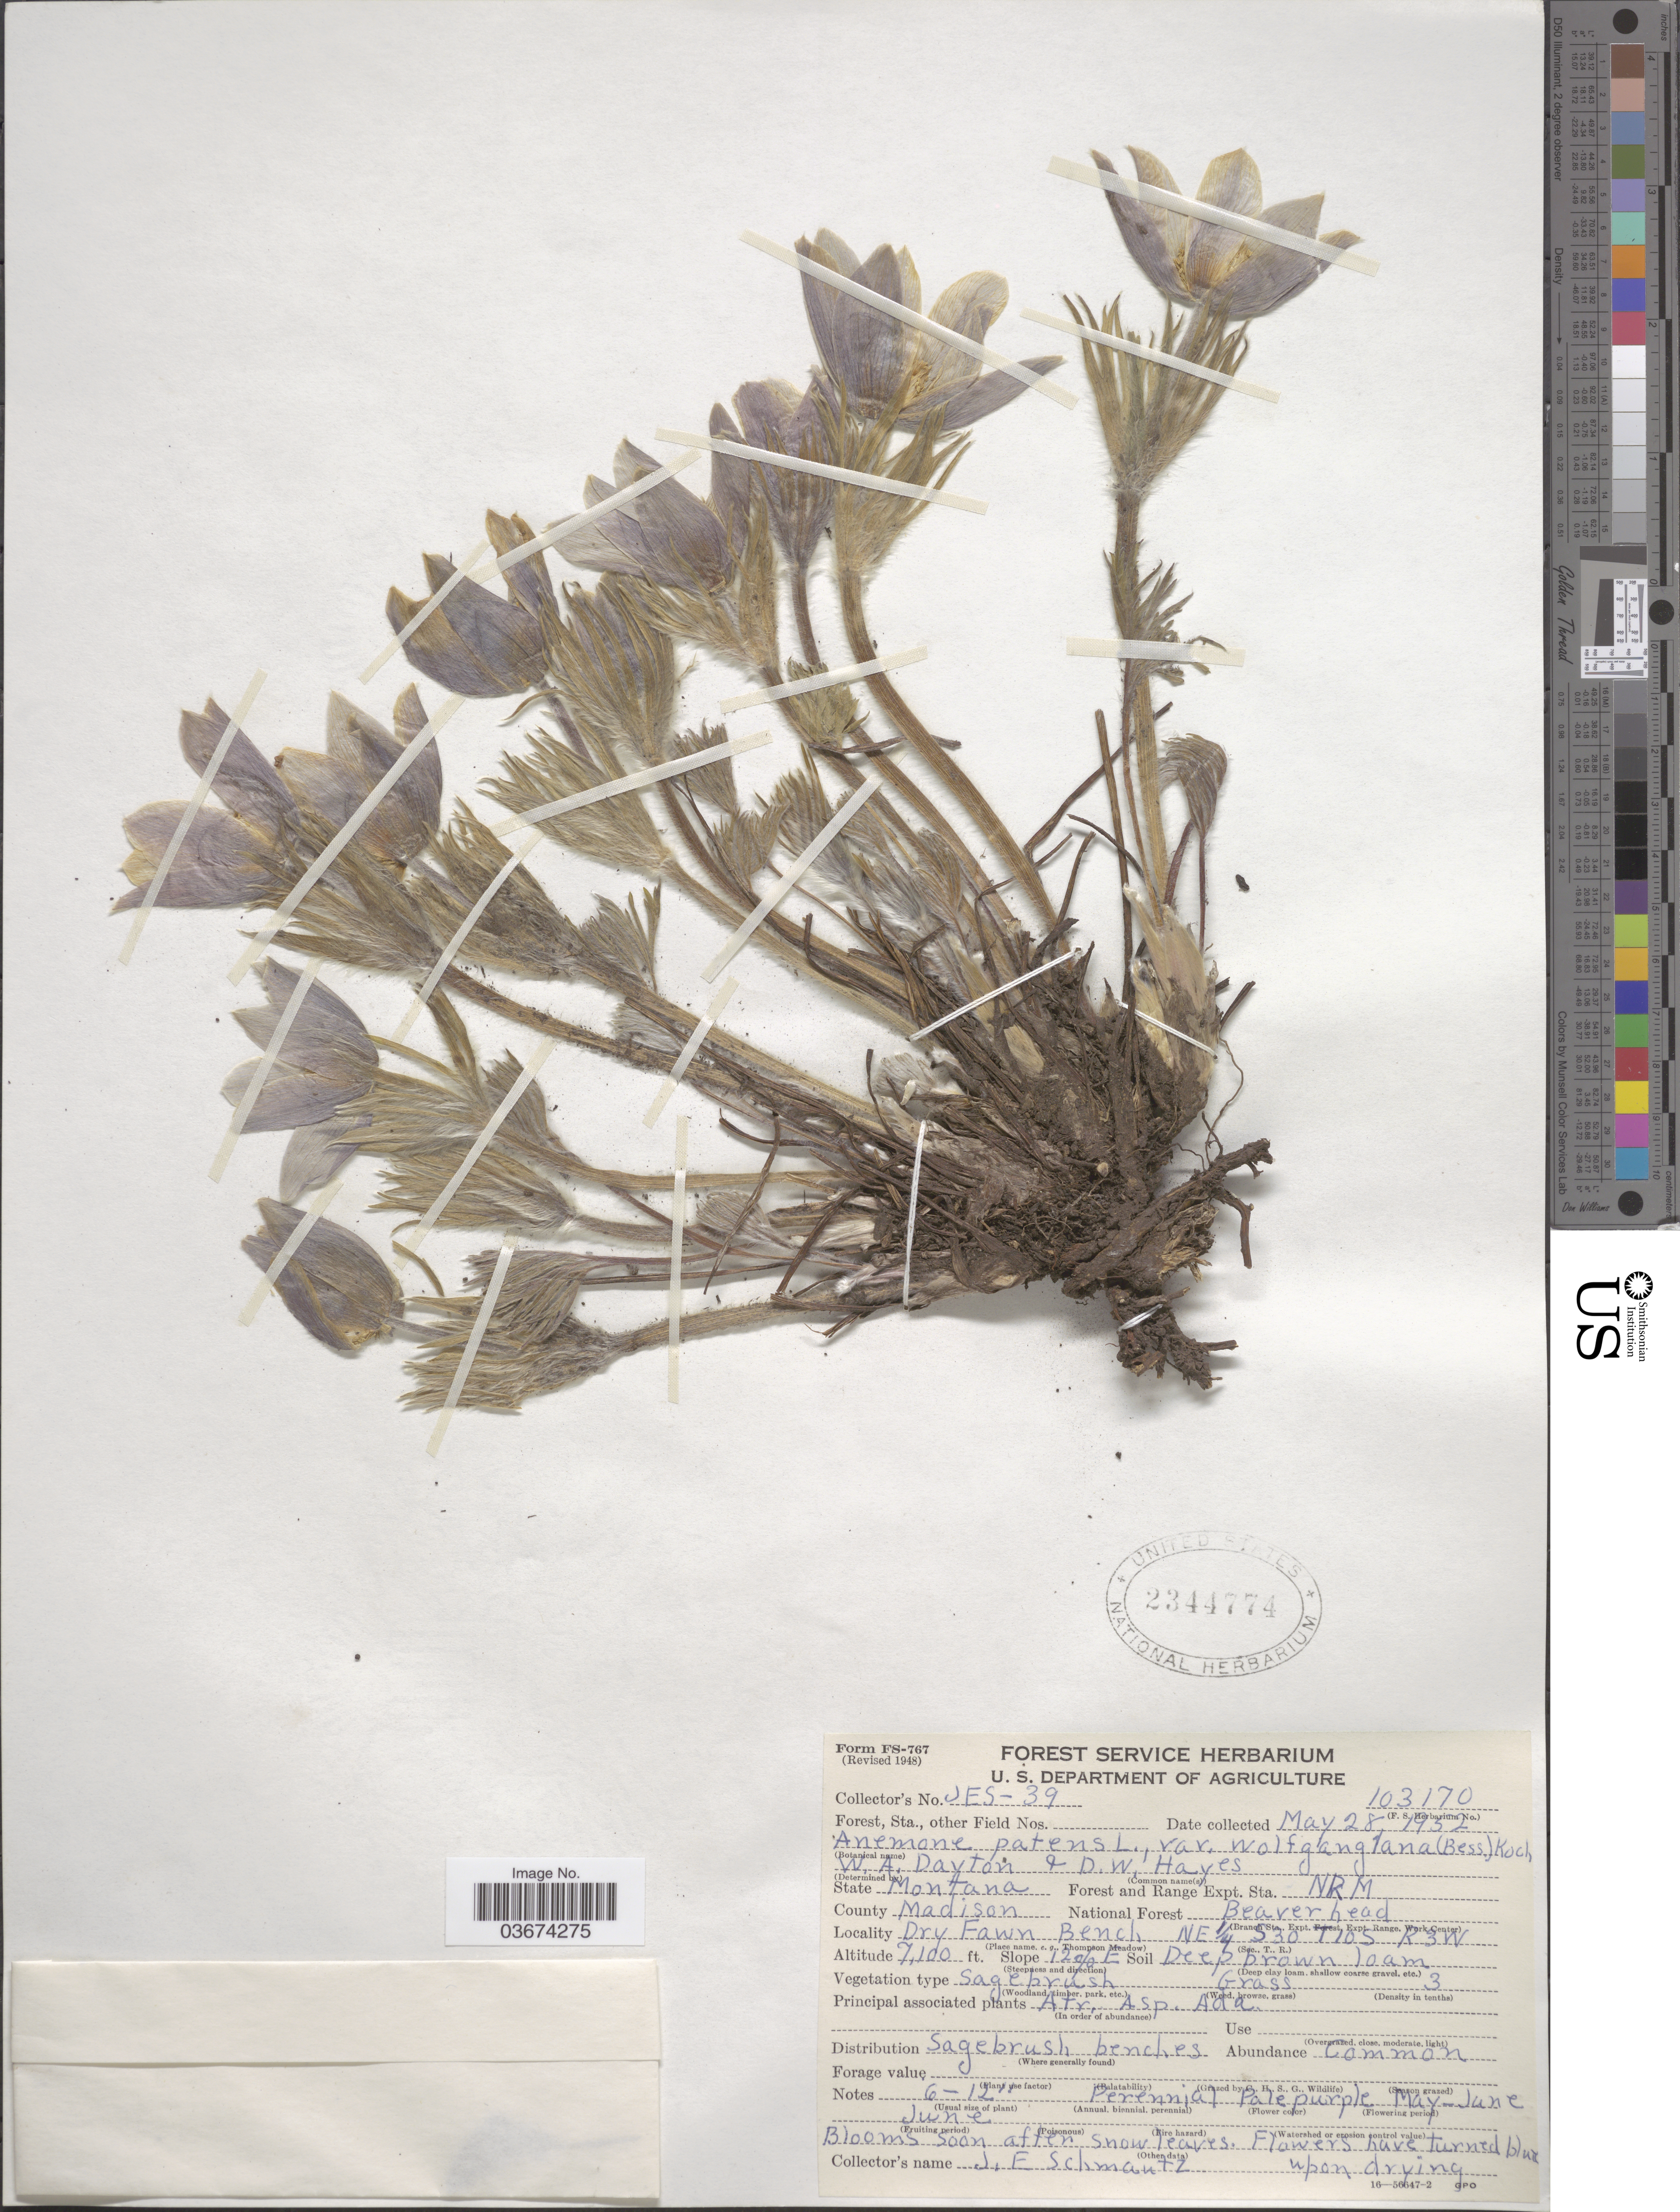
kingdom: Plantae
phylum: Tracheophyta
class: Magnoliopsida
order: Ranunculales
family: Ranunculaceae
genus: Pulsatilla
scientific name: Pulsatilla nuttalliana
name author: (DC.) Bercht. & J. Presl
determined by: Strong, Mark T., (BOT), Smithsonian Institution - National Museum of Natural History (UNITED STATES)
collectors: J. Schmautz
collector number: JES-39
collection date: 1952-05-28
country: United States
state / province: Montana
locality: Forest and Range Expt. Sta. NRM. National Forest Beaverhead. County Madison. Dry Fawn Bench NE ¼ S30 T10S R3W.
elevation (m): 2164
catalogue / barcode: US 2344774